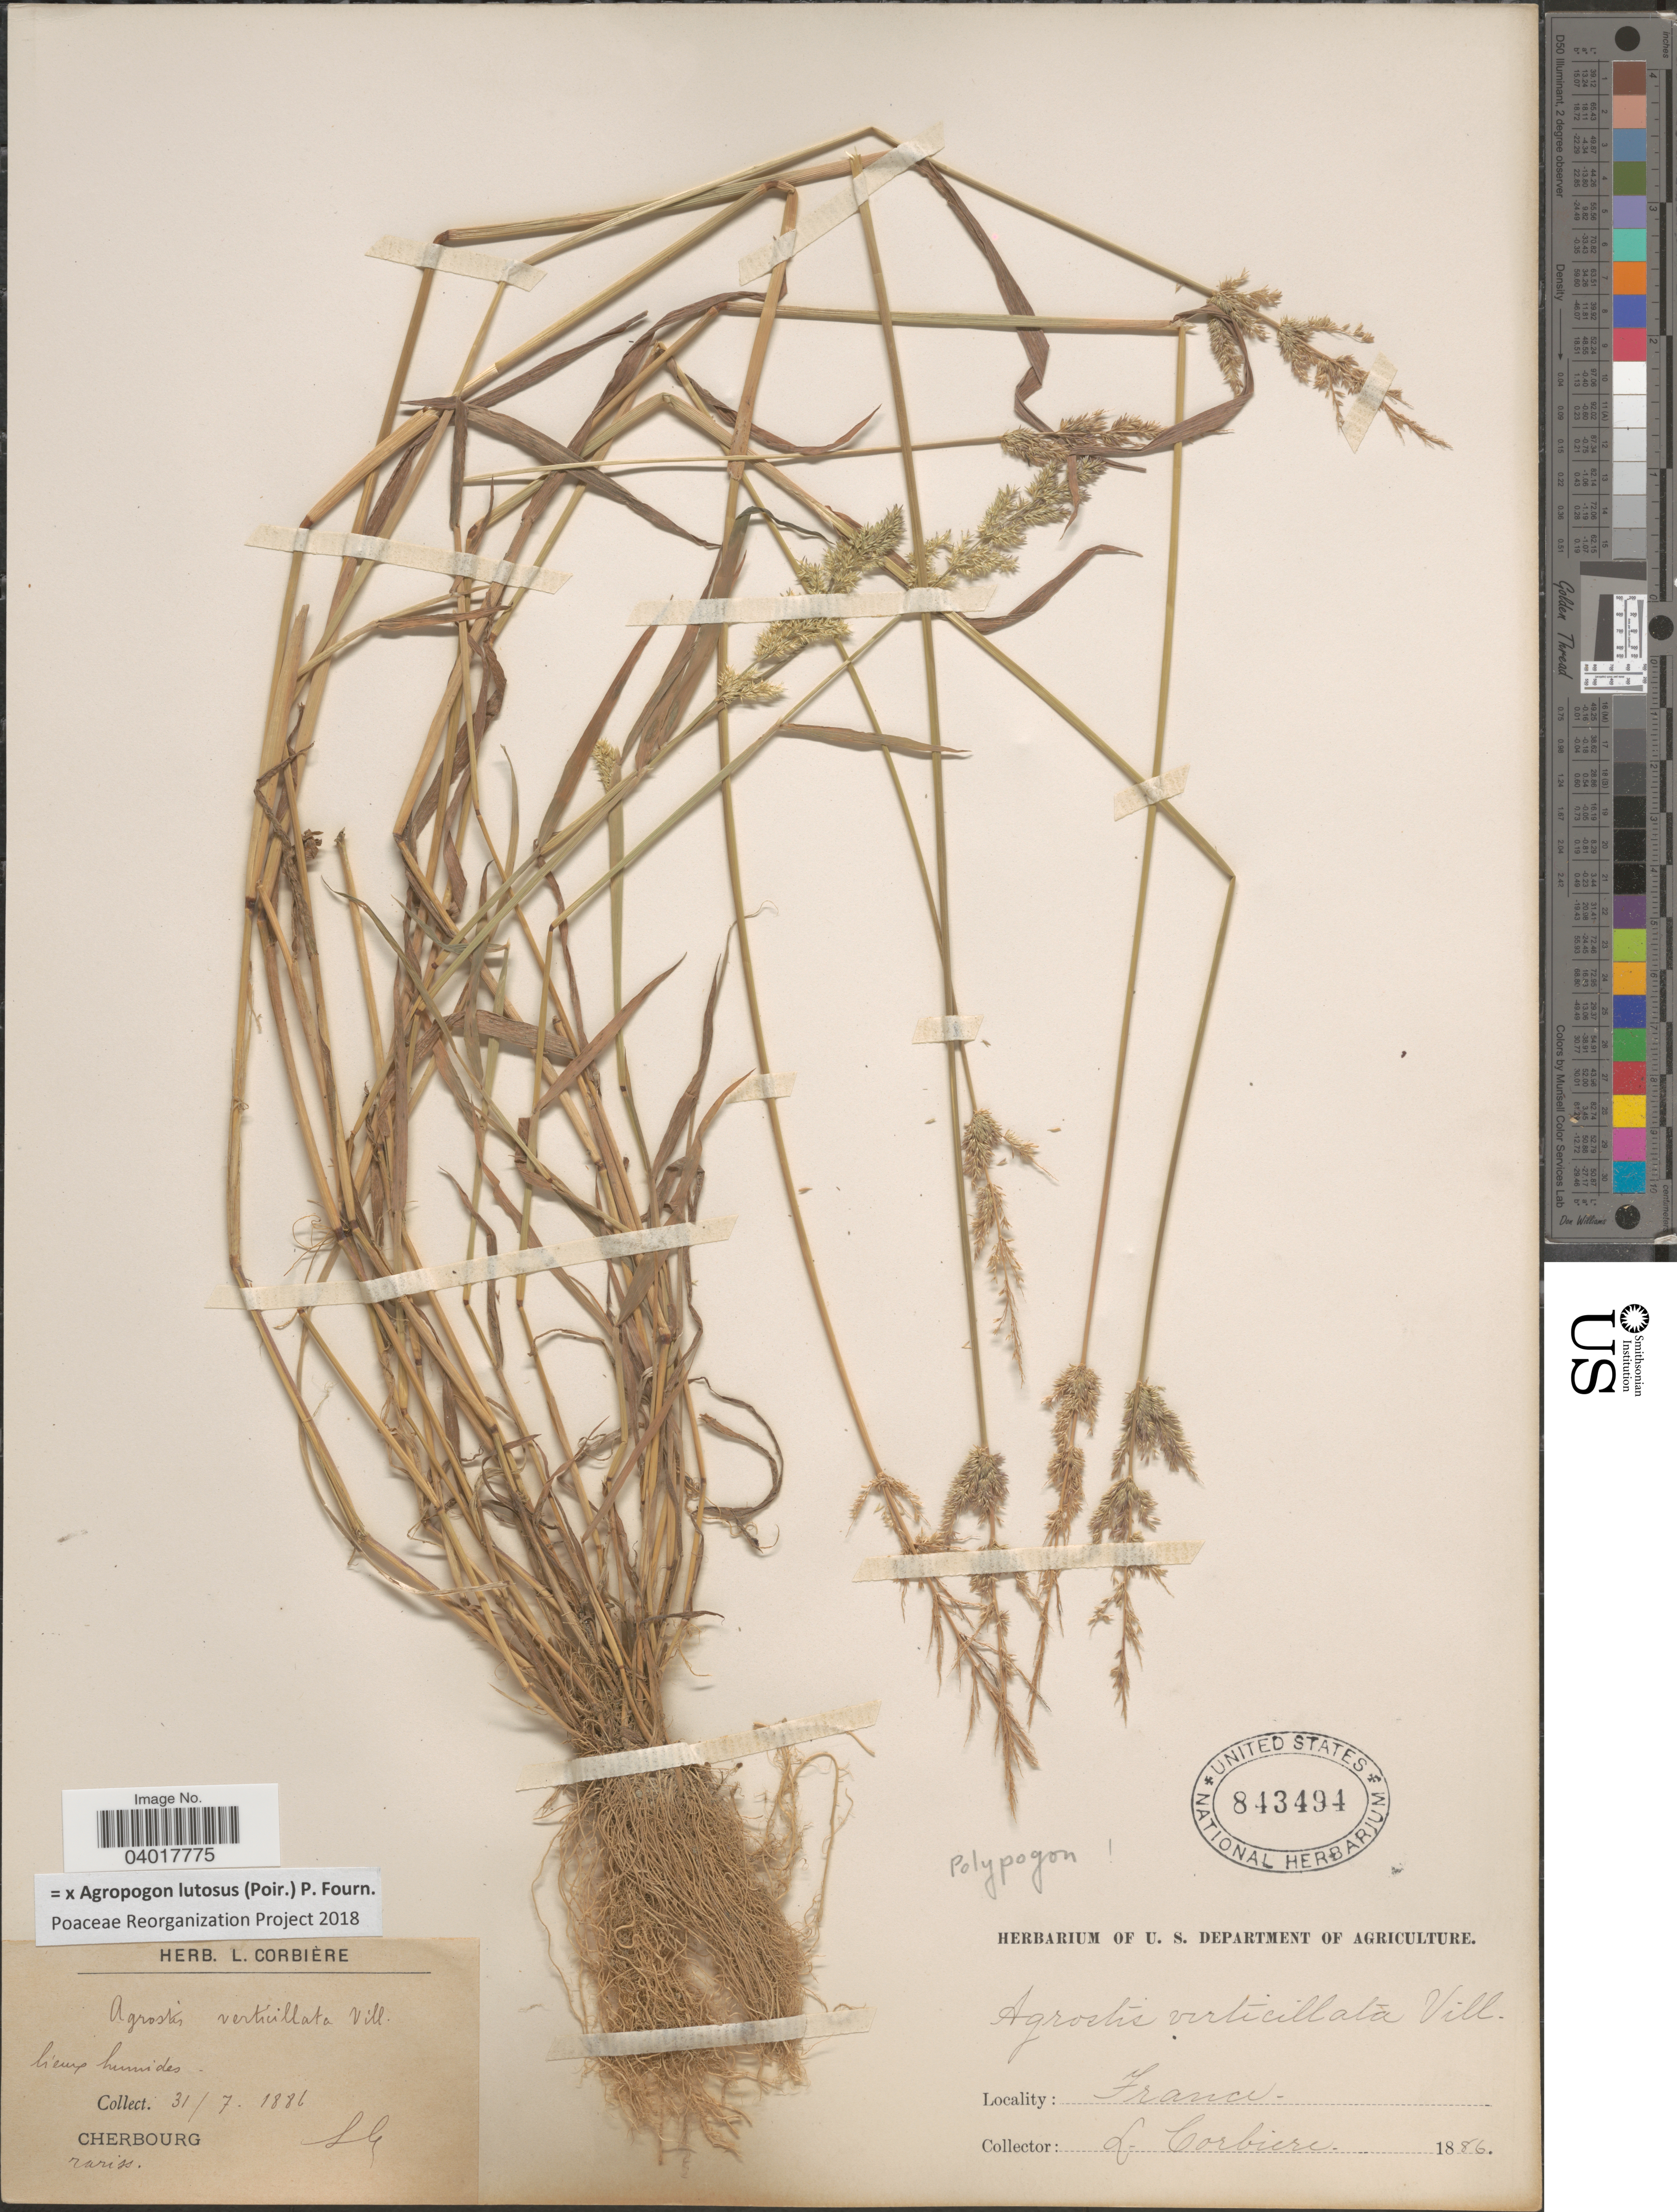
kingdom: Plantae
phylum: Tracheophyta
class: Liliopsida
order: Poales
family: Poaceae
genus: Agropogon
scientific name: x Agropogon lutosus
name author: (Poir.) P. Fourn.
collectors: L. Corbière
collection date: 1886-07-31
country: France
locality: Lieux humides. Cherbourg.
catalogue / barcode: US 843494